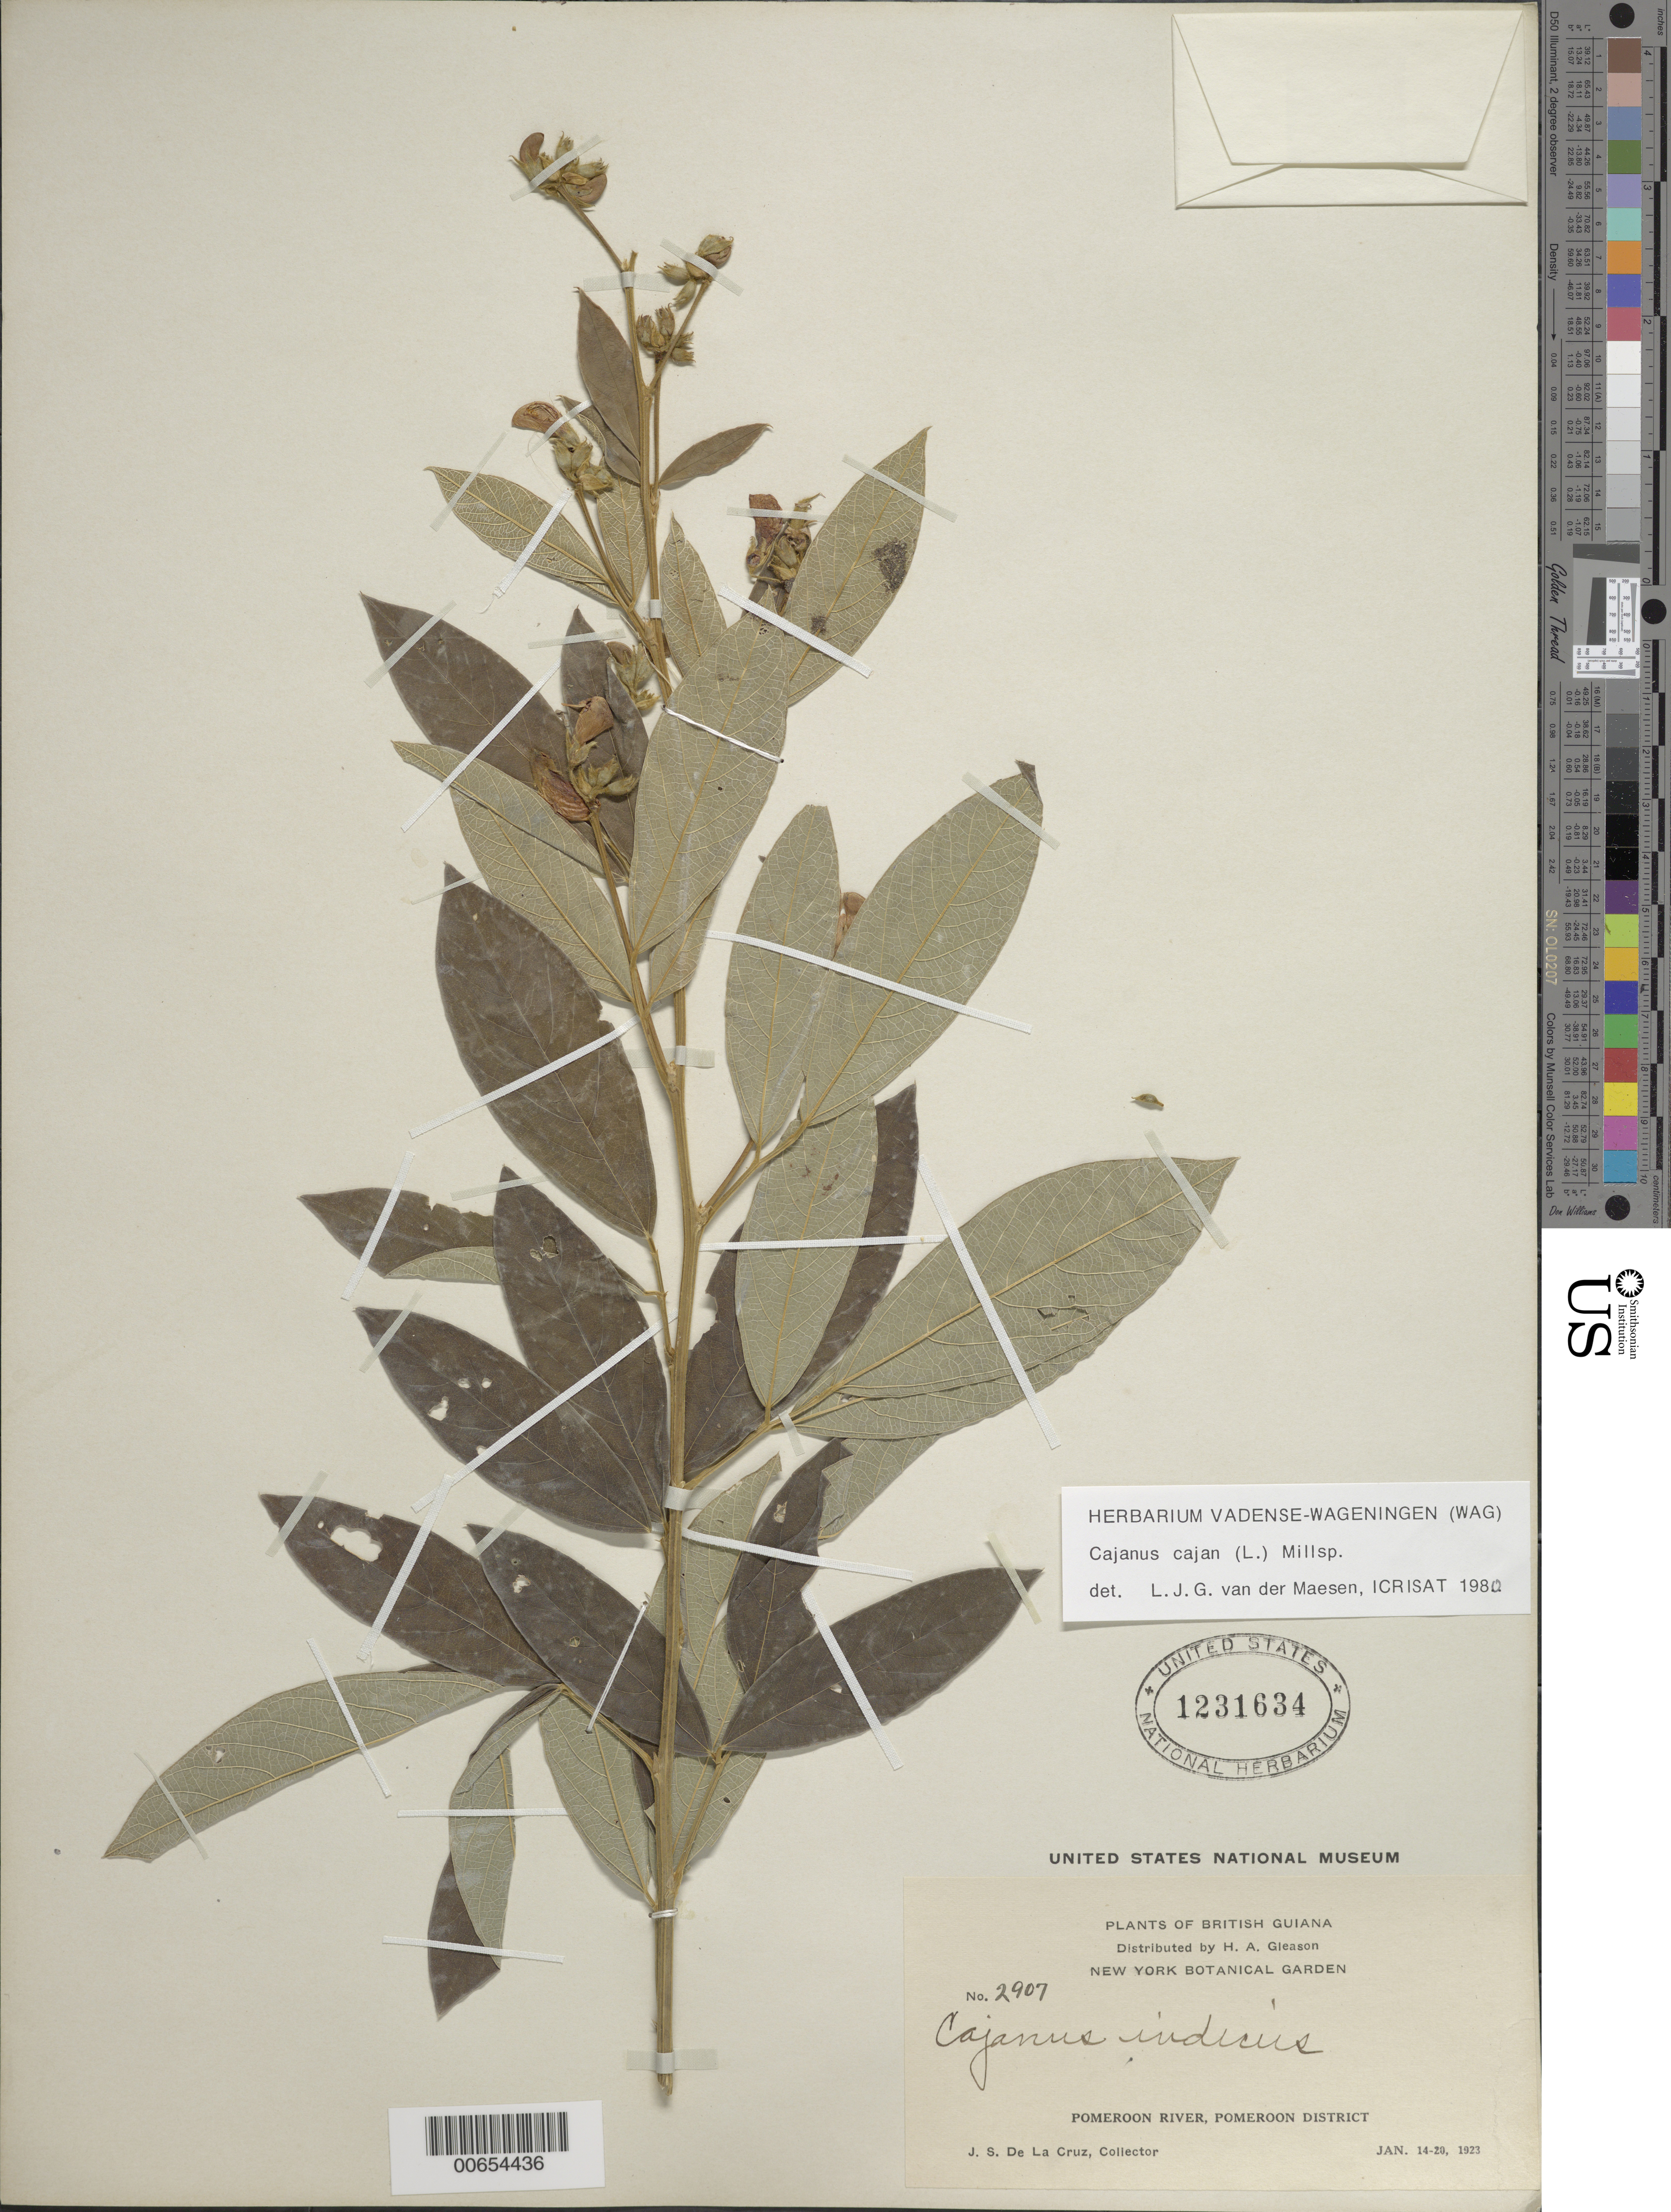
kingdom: Plantae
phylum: Tracheophyta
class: Magnoliopsida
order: Fabales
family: Fabaceae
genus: Cajanus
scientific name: Cajanus cajan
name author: (L.) Huth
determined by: Van Der Maesen, L. J. G., (WAG), Wageningen University (Netherlands)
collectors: J. S. de la Cruz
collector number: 2907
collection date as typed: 14-Jan-23 to 20-Jan-23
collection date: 1923-01-14/1923-01-20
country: Guyana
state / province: Pomeroon-Supenaam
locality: Pomeroon R.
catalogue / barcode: US 1231634